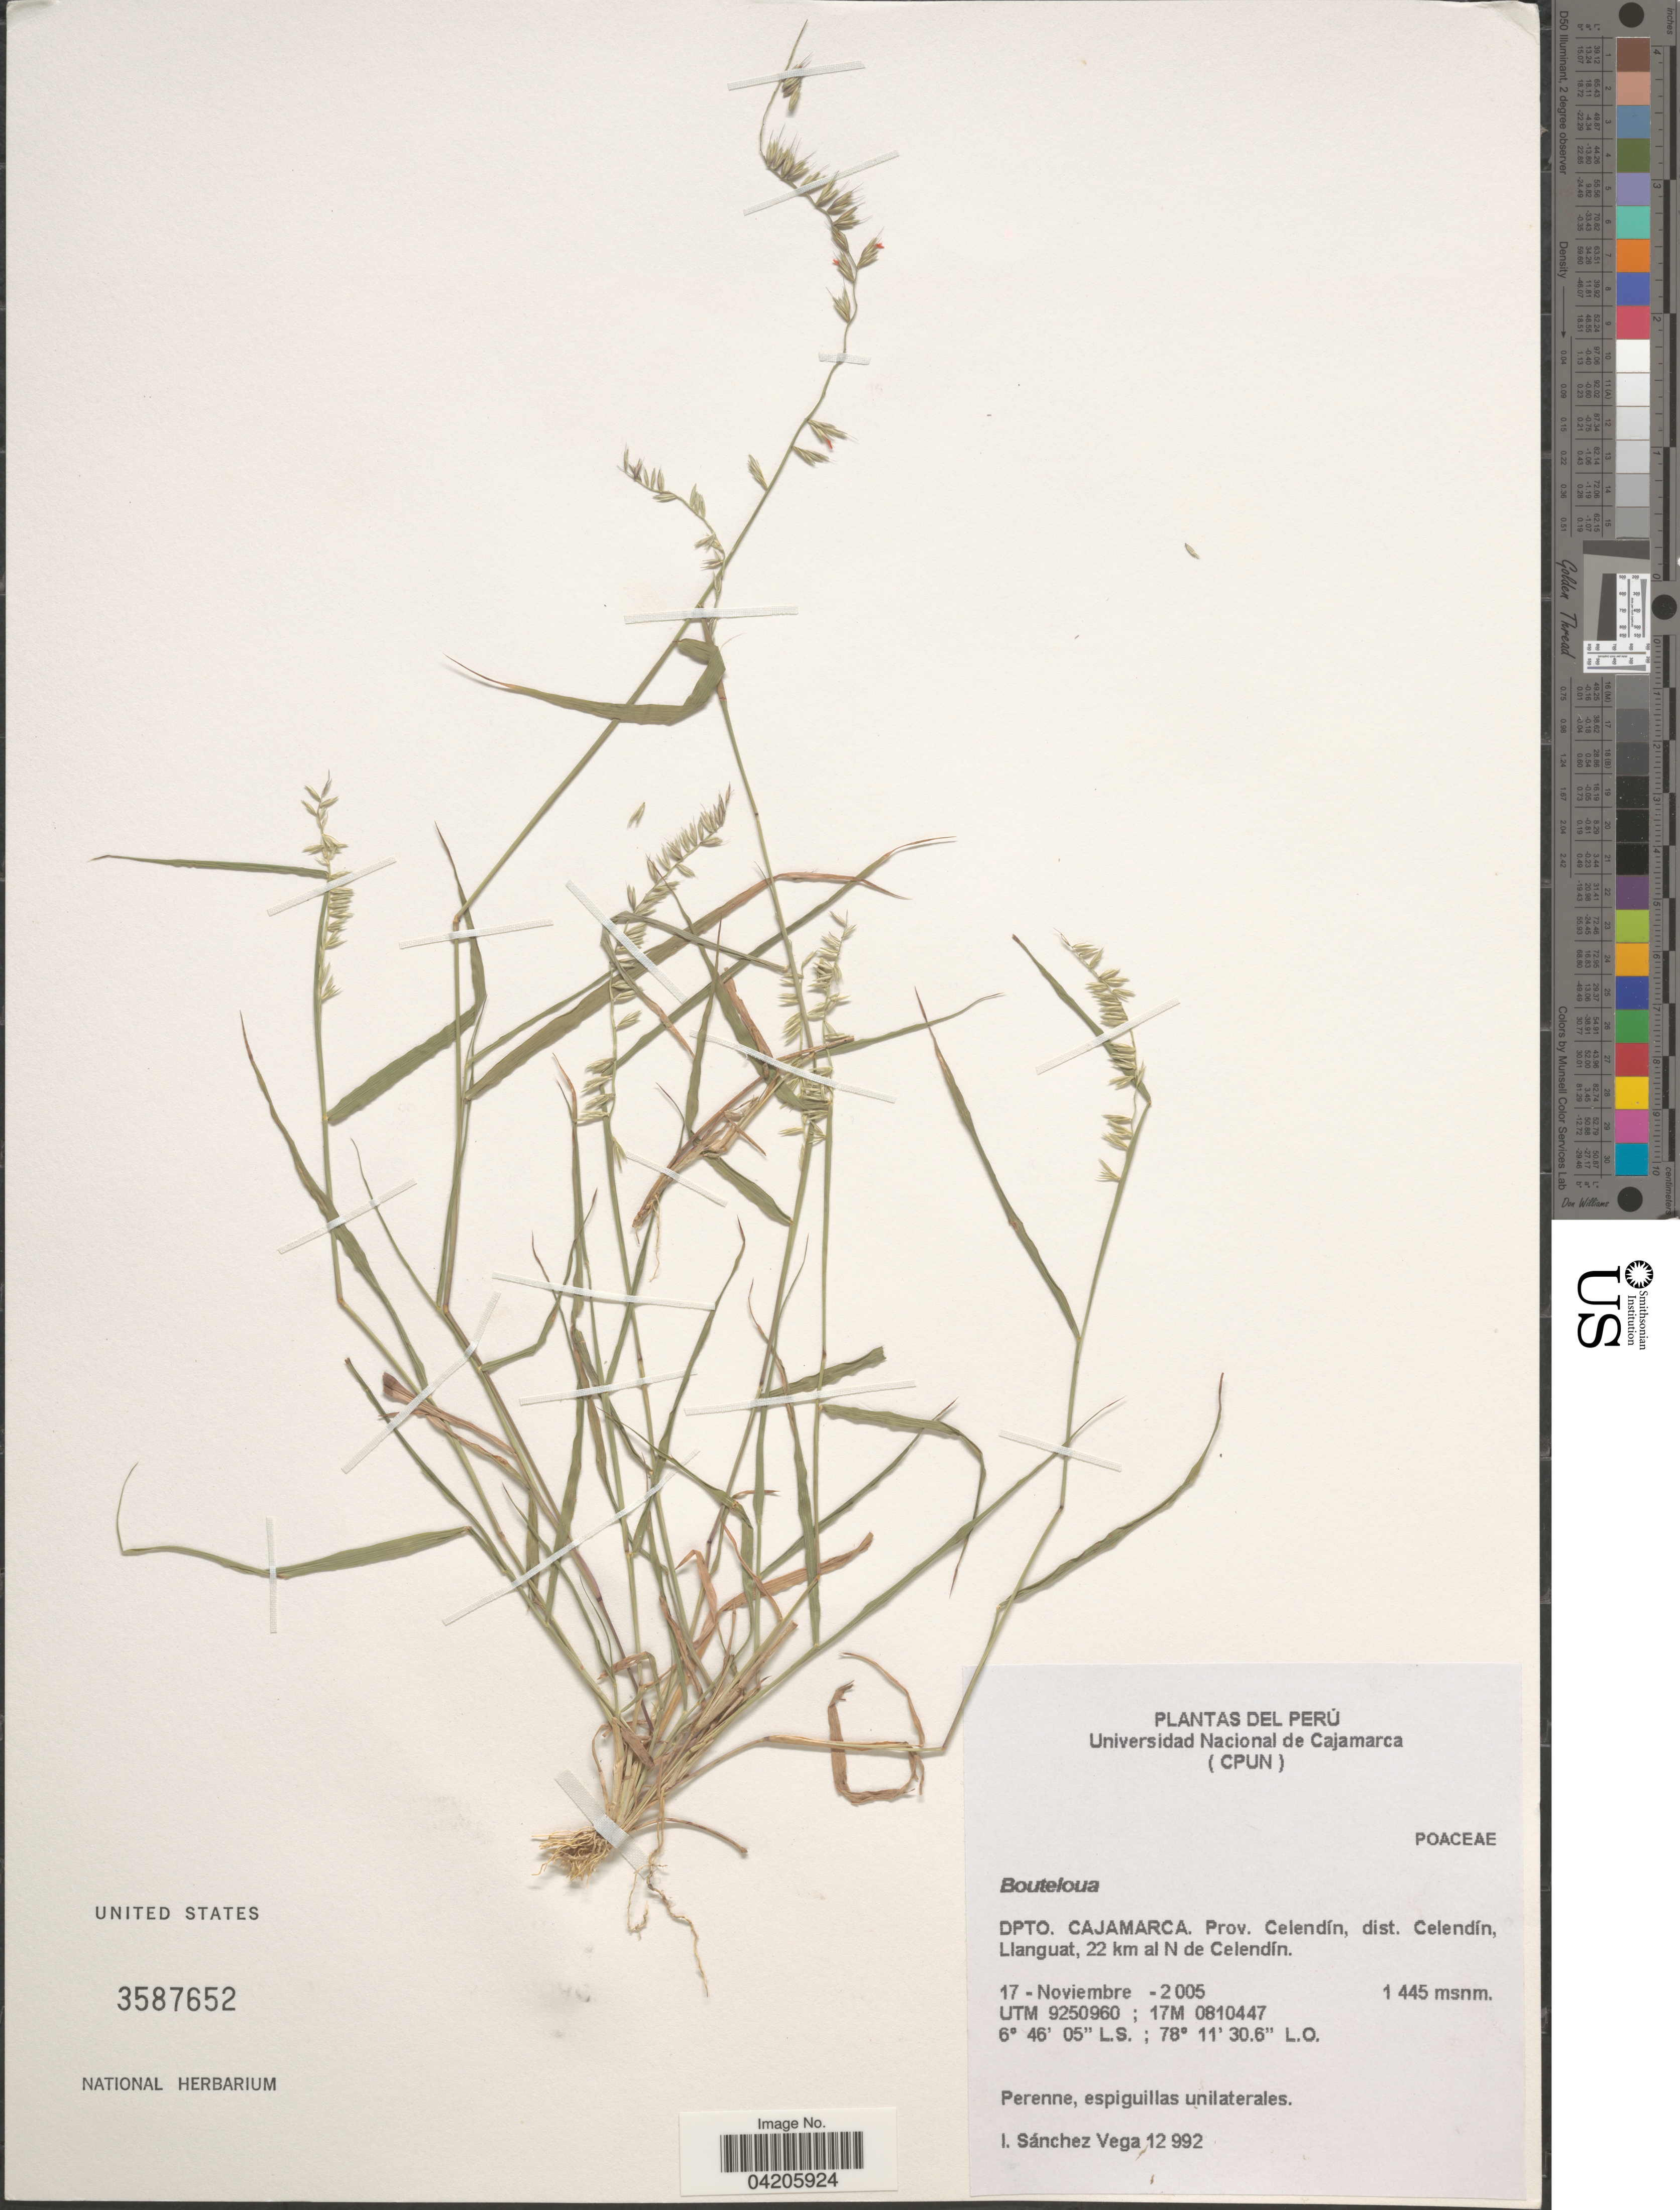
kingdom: Plantae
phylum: Tracheophyta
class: Liliopsida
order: Poales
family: Poaceae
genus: Bouteloua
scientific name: Bouteloua sp.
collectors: I. Sánchez Vega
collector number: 12992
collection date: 2005-11-17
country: Peru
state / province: Cajamarca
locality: Dpto. Cajamarca. Prov. Celendín, dist. Celendín, Llanguat, 22 km al N de Celendín. UTM 9250960 ; 17M 0810447.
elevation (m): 1445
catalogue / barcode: US 3587652